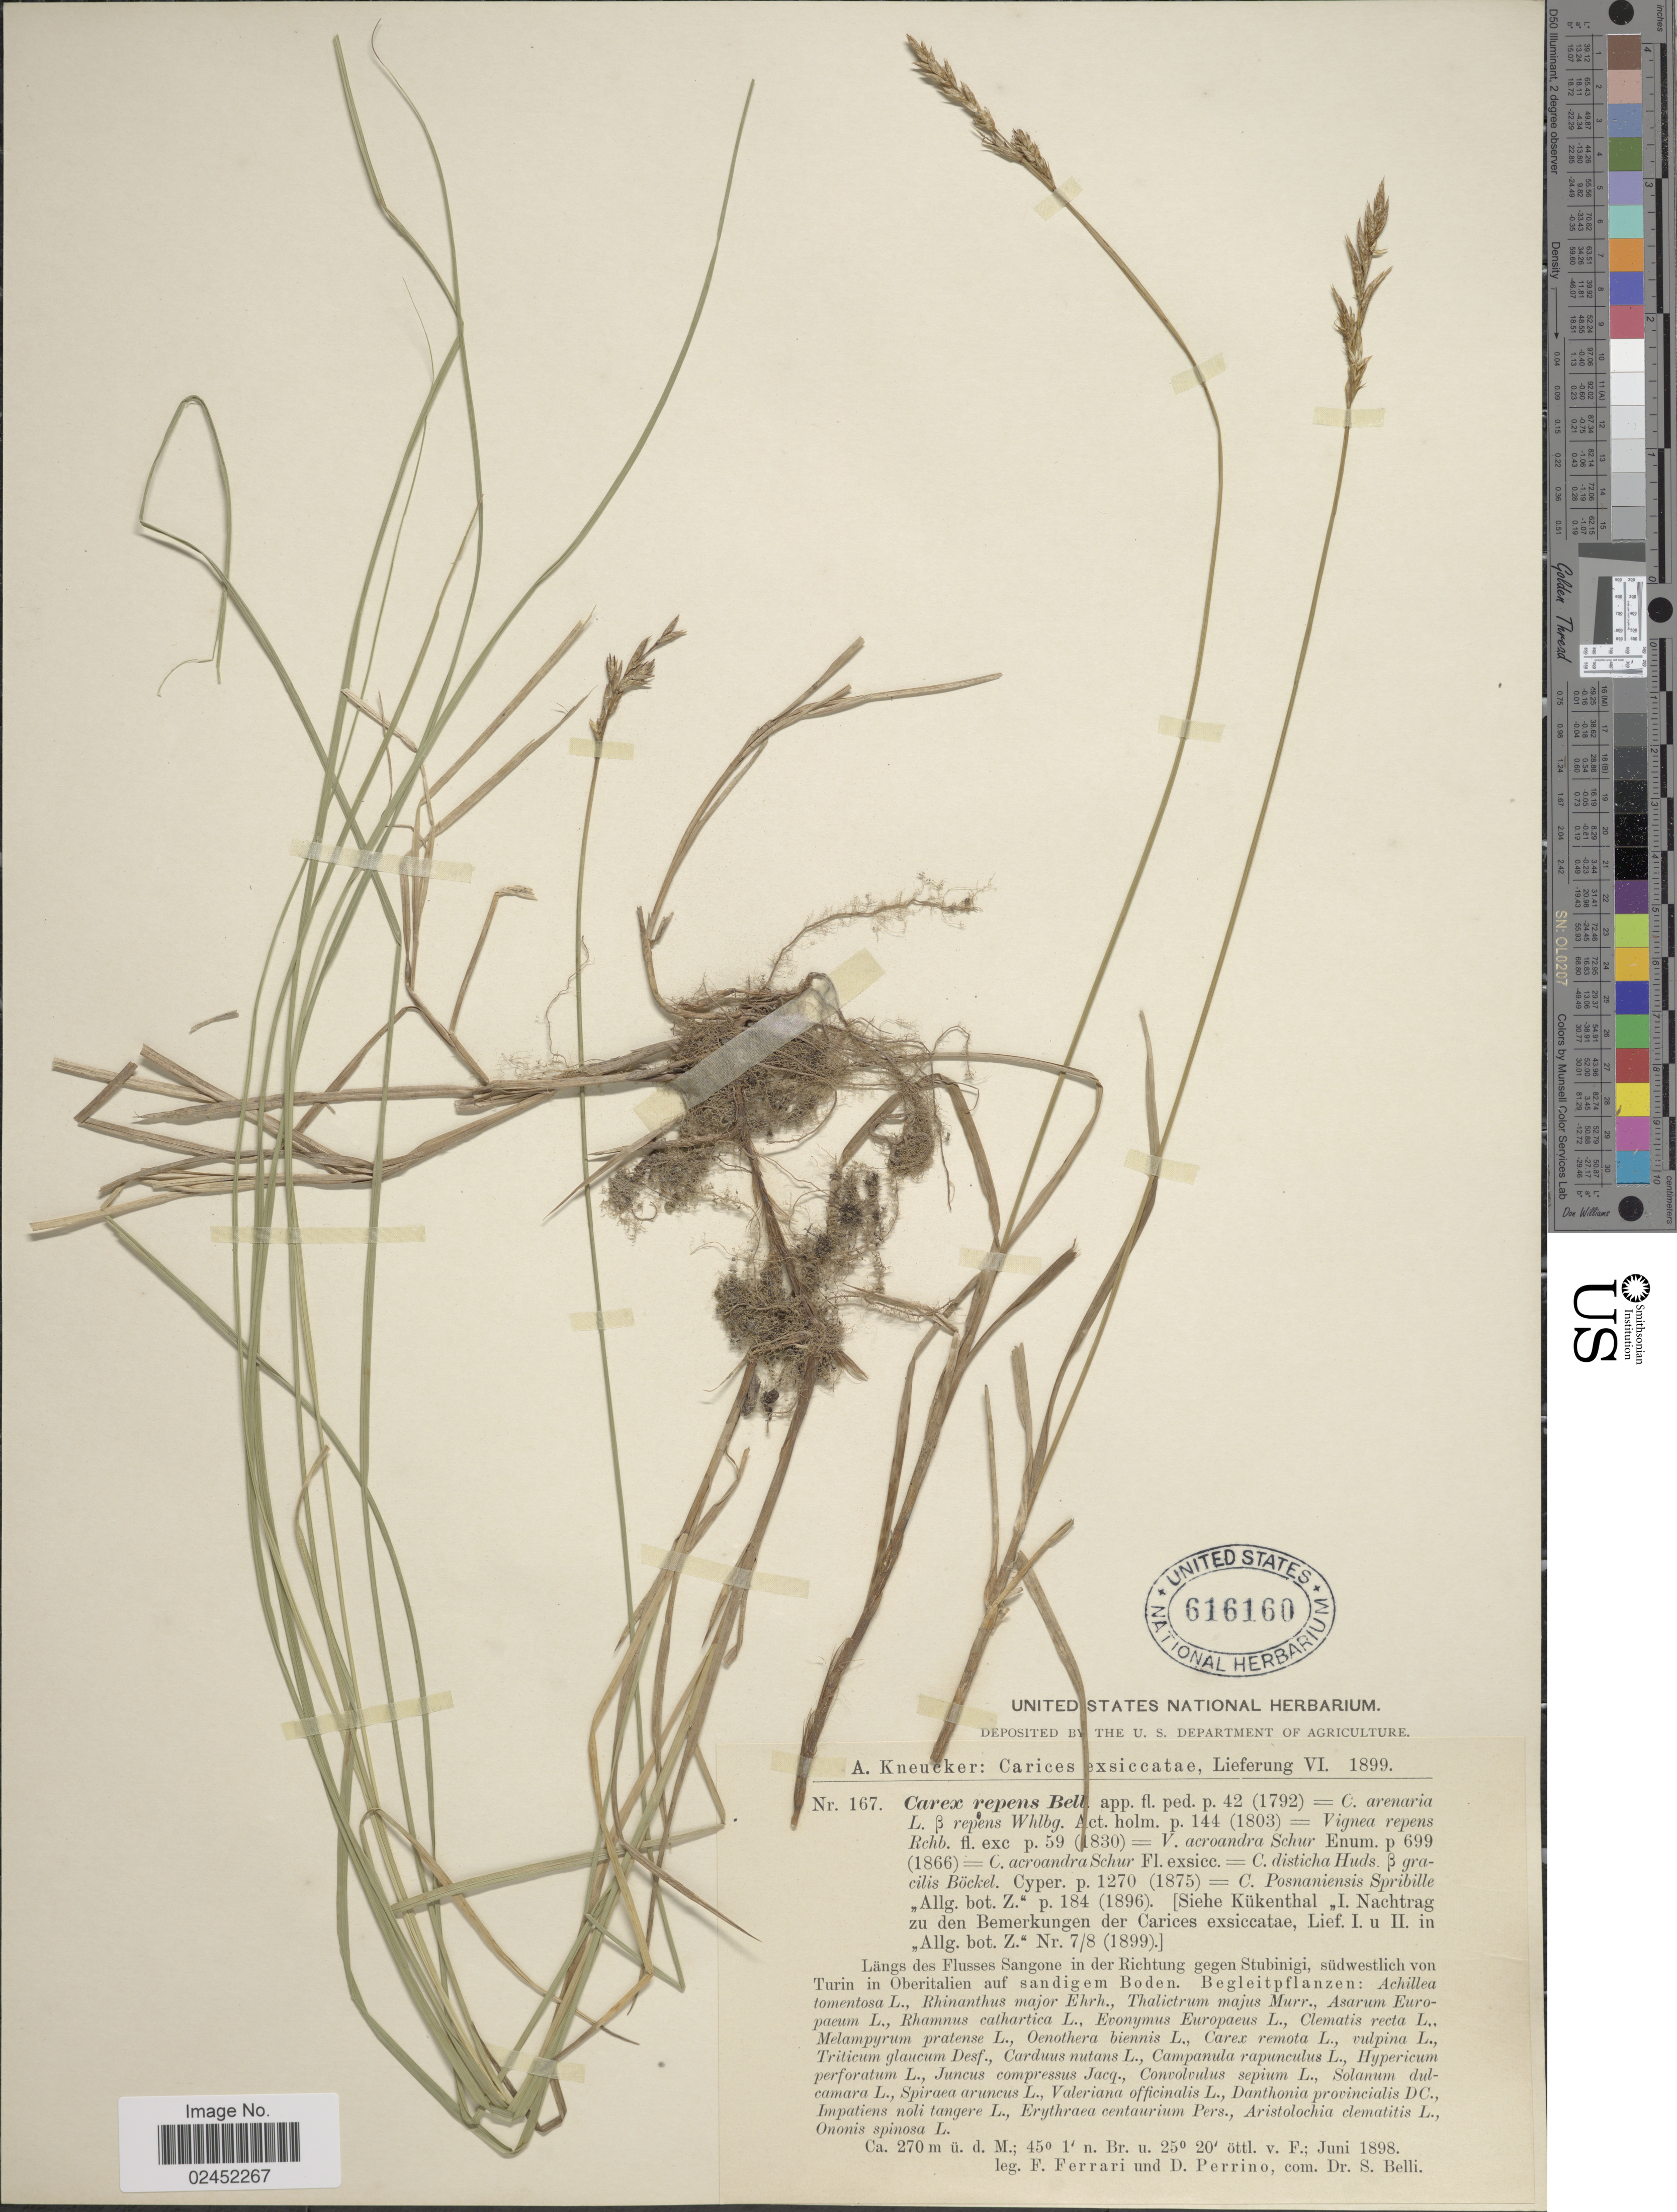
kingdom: Plantae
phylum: Tracheophyta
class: Liliopsida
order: Poales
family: Cyperaceae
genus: Carex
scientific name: Carex repens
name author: Bellardi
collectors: F. Ferrari, D. Perrino & S. Belli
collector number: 167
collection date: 1898-06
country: Italy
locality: Langs des Flusses Sangone in der Richtung gegen Stubinig, sudwestlich von Sturin in Oberitalien auf Sandigem Boden.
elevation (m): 270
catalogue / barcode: US 616160